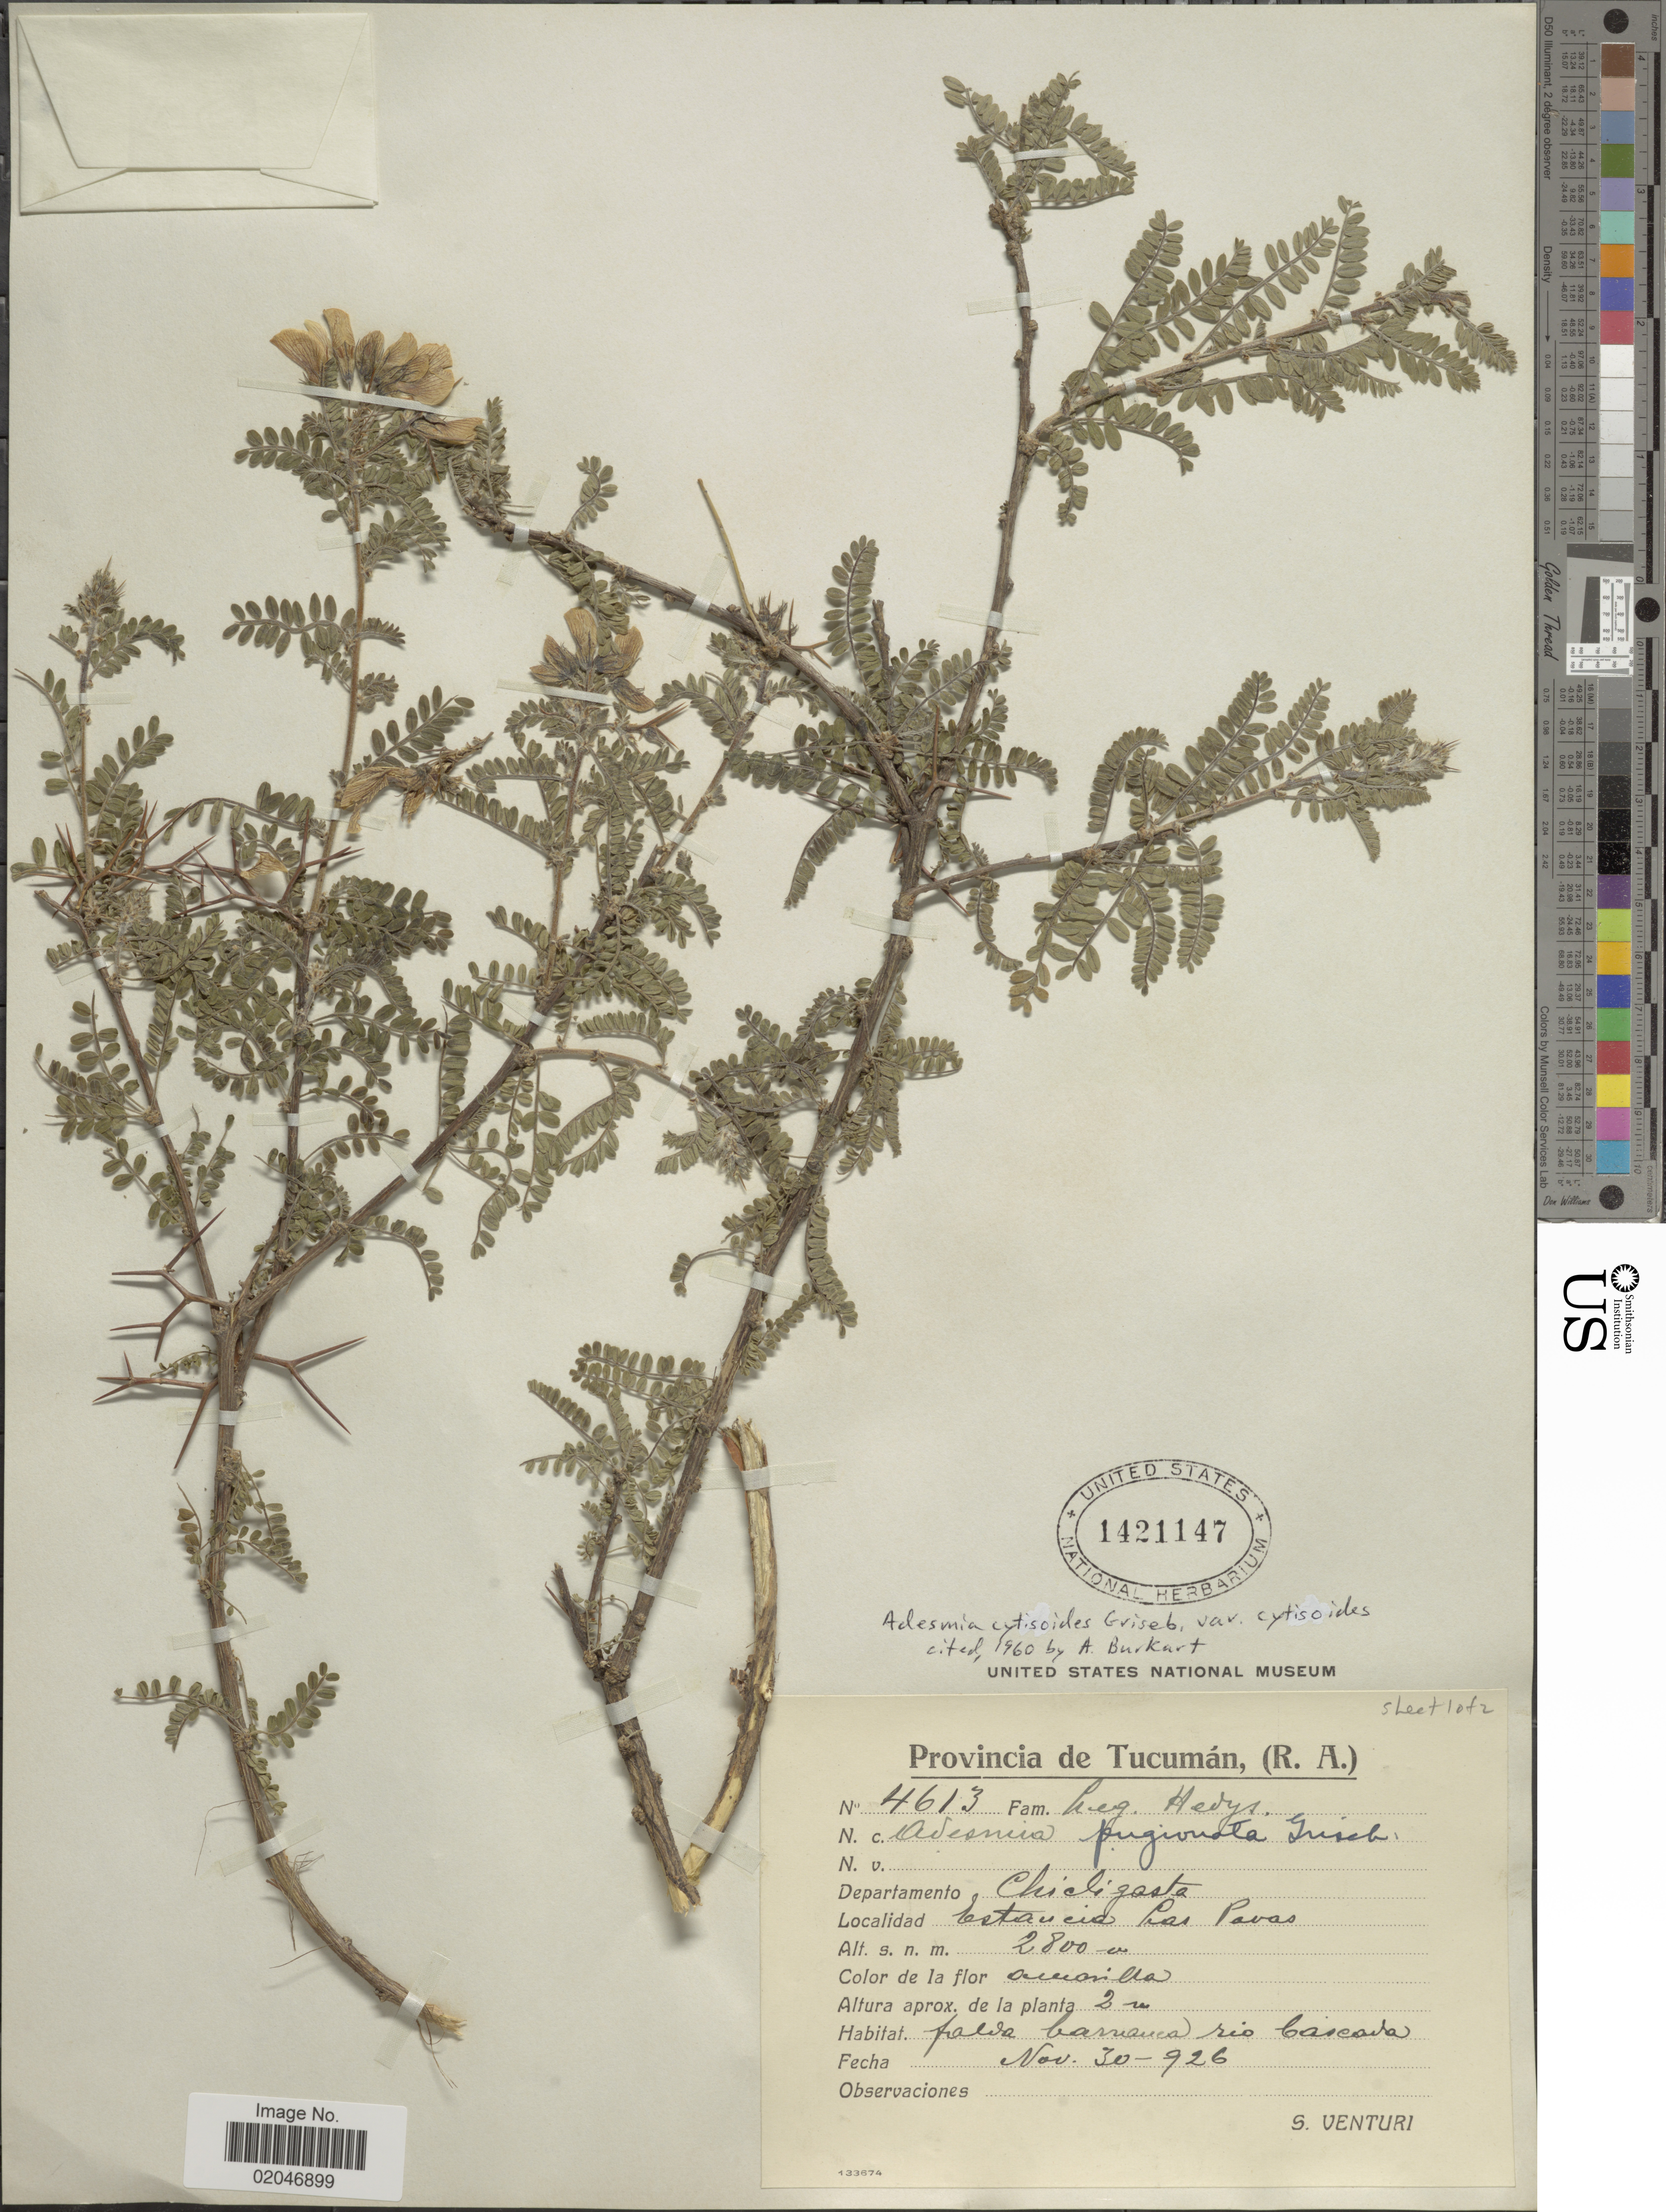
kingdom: Plantae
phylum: Tracheophyta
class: Magnoliopsida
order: Fabales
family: Fabaceae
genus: Adesmia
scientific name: Adesmia cytisoides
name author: Griseb.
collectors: S. Venturi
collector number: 4613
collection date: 1926-11-30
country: Argentina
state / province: Tucuman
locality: Departamento Chicligata, Estancia Las Pavas, R. A.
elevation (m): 2800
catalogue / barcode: US 1421147